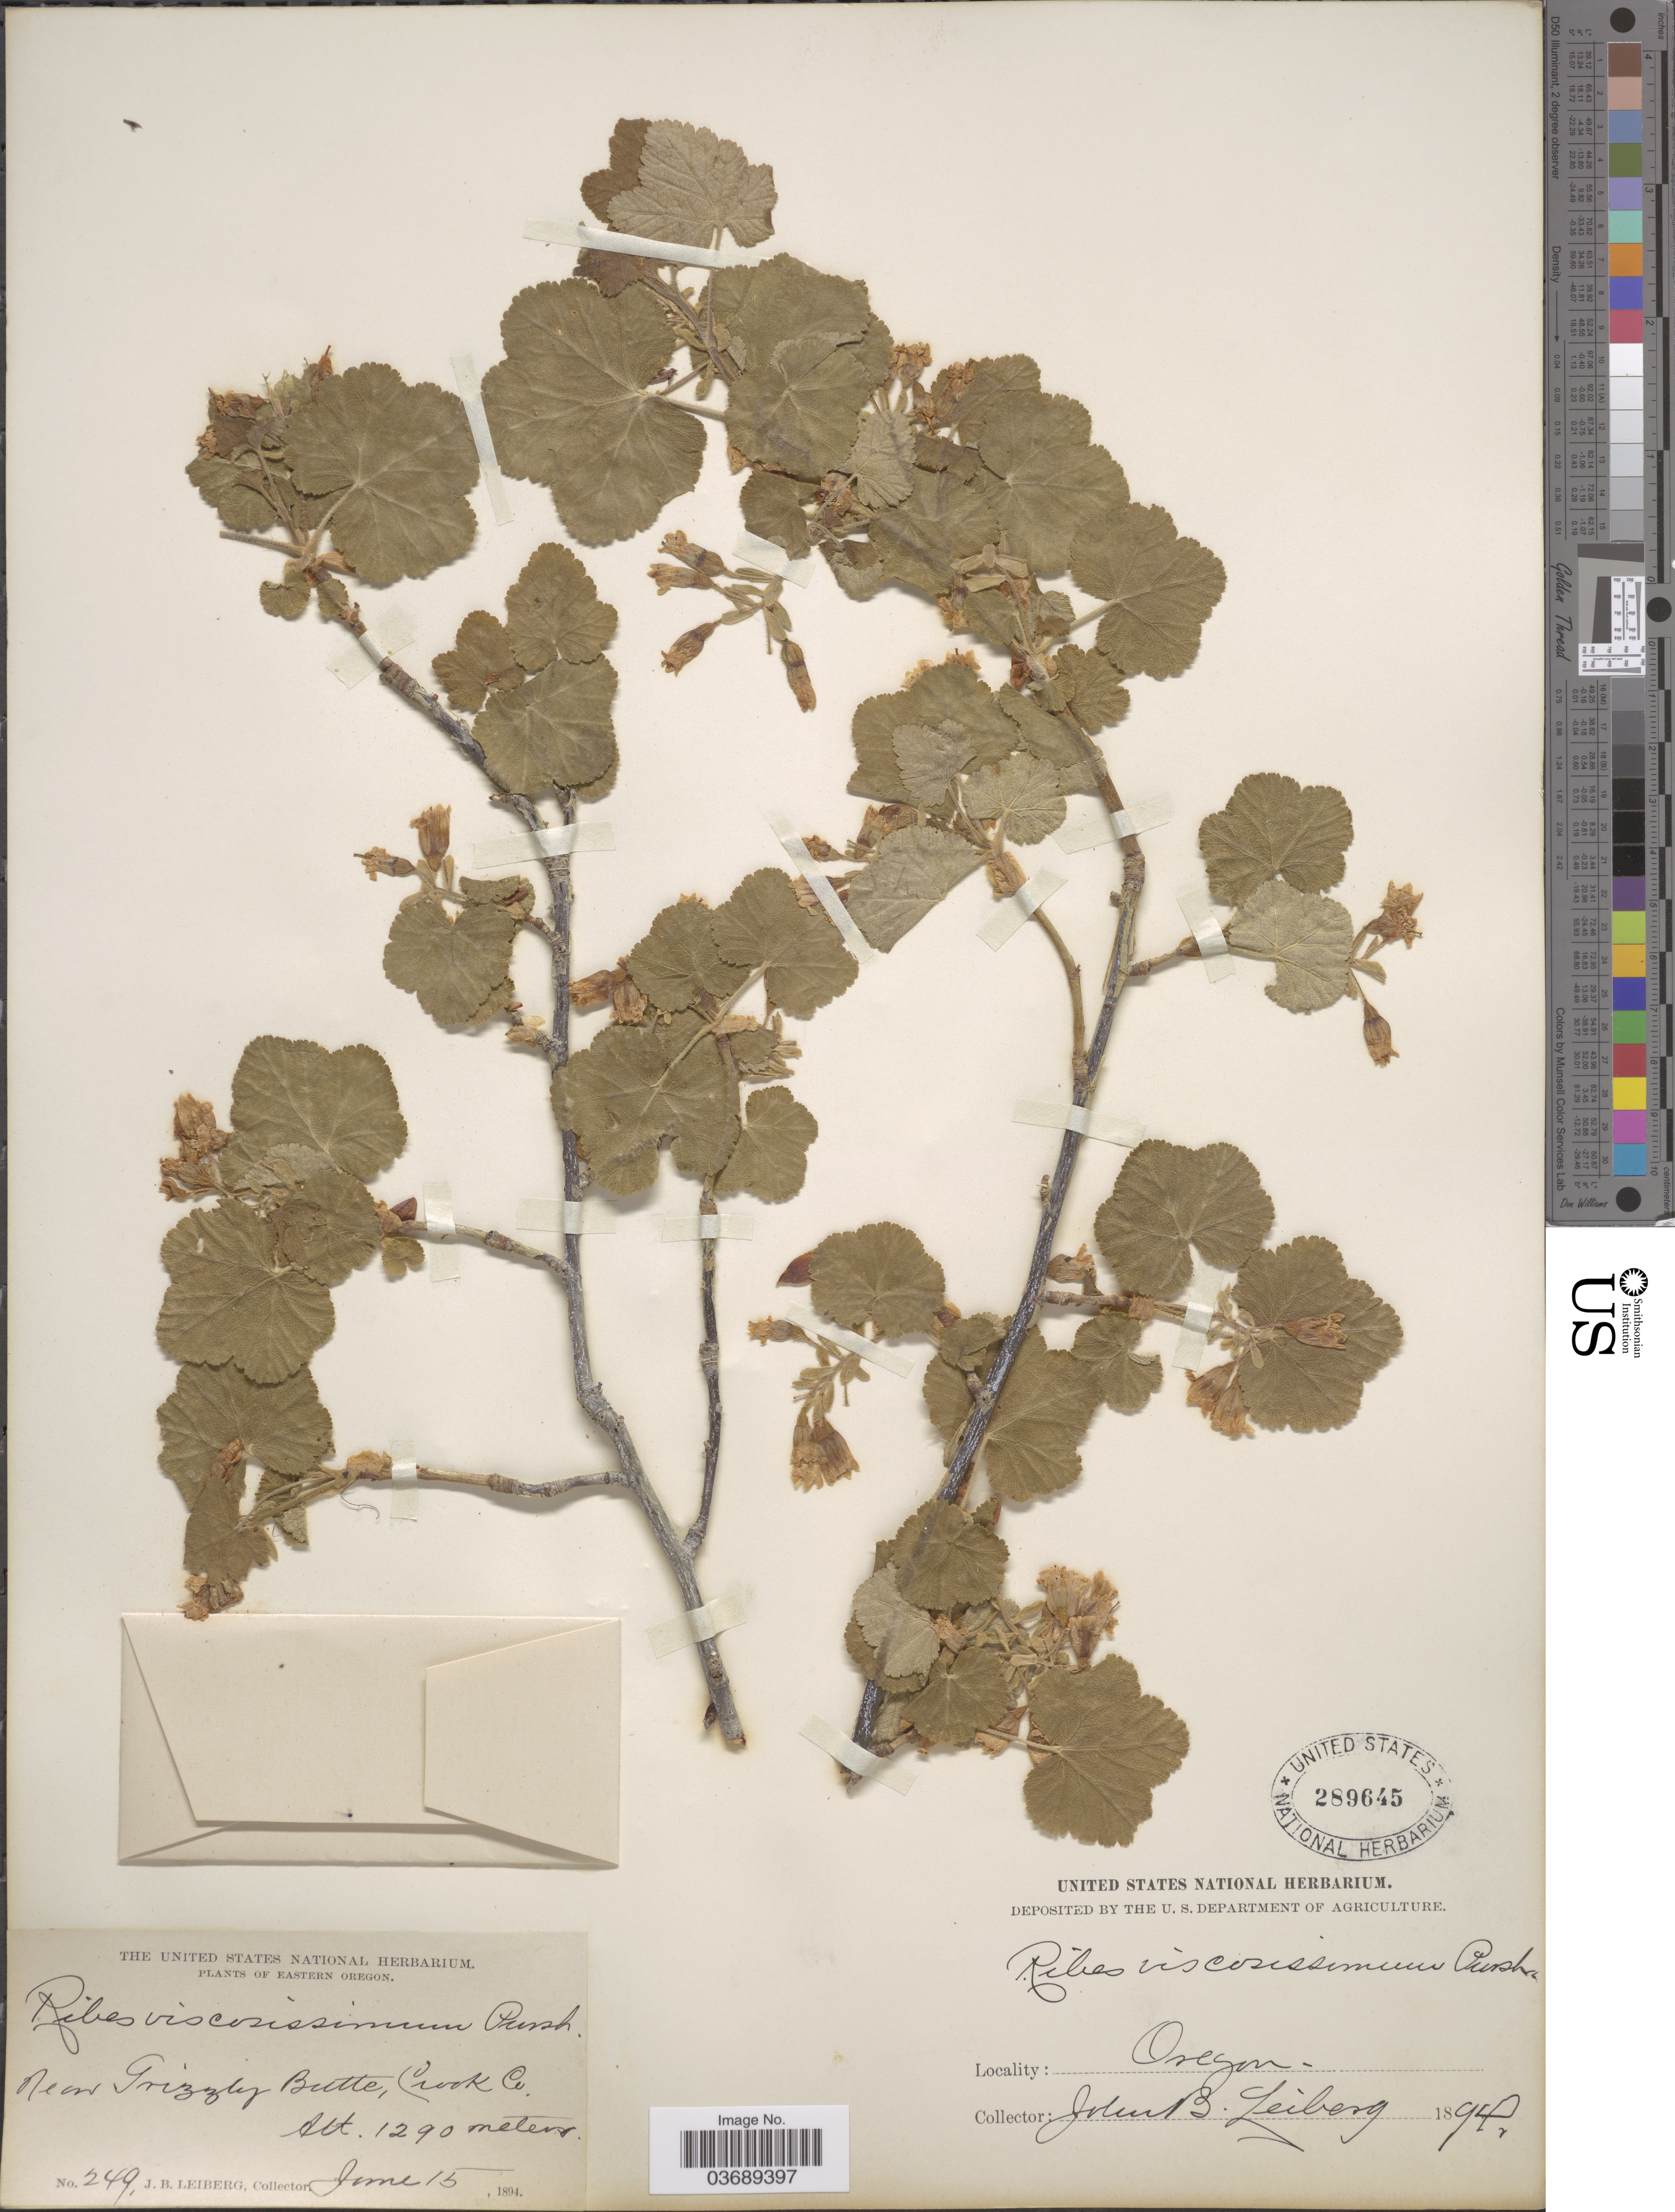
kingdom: Plantae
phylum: Tracheophyta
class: Magnoliopsida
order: Saxifragales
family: Grossulariaceae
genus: Ribes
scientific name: Ribes viscosissimum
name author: Pursh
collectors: J. B. Leiberg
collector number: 249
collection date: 1894-06-15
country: United States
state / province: Oregon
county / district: Crook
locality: Eastern Oregon. Near Grizzly Butte, Crook Co.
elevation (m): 1290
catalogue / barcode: US 289645